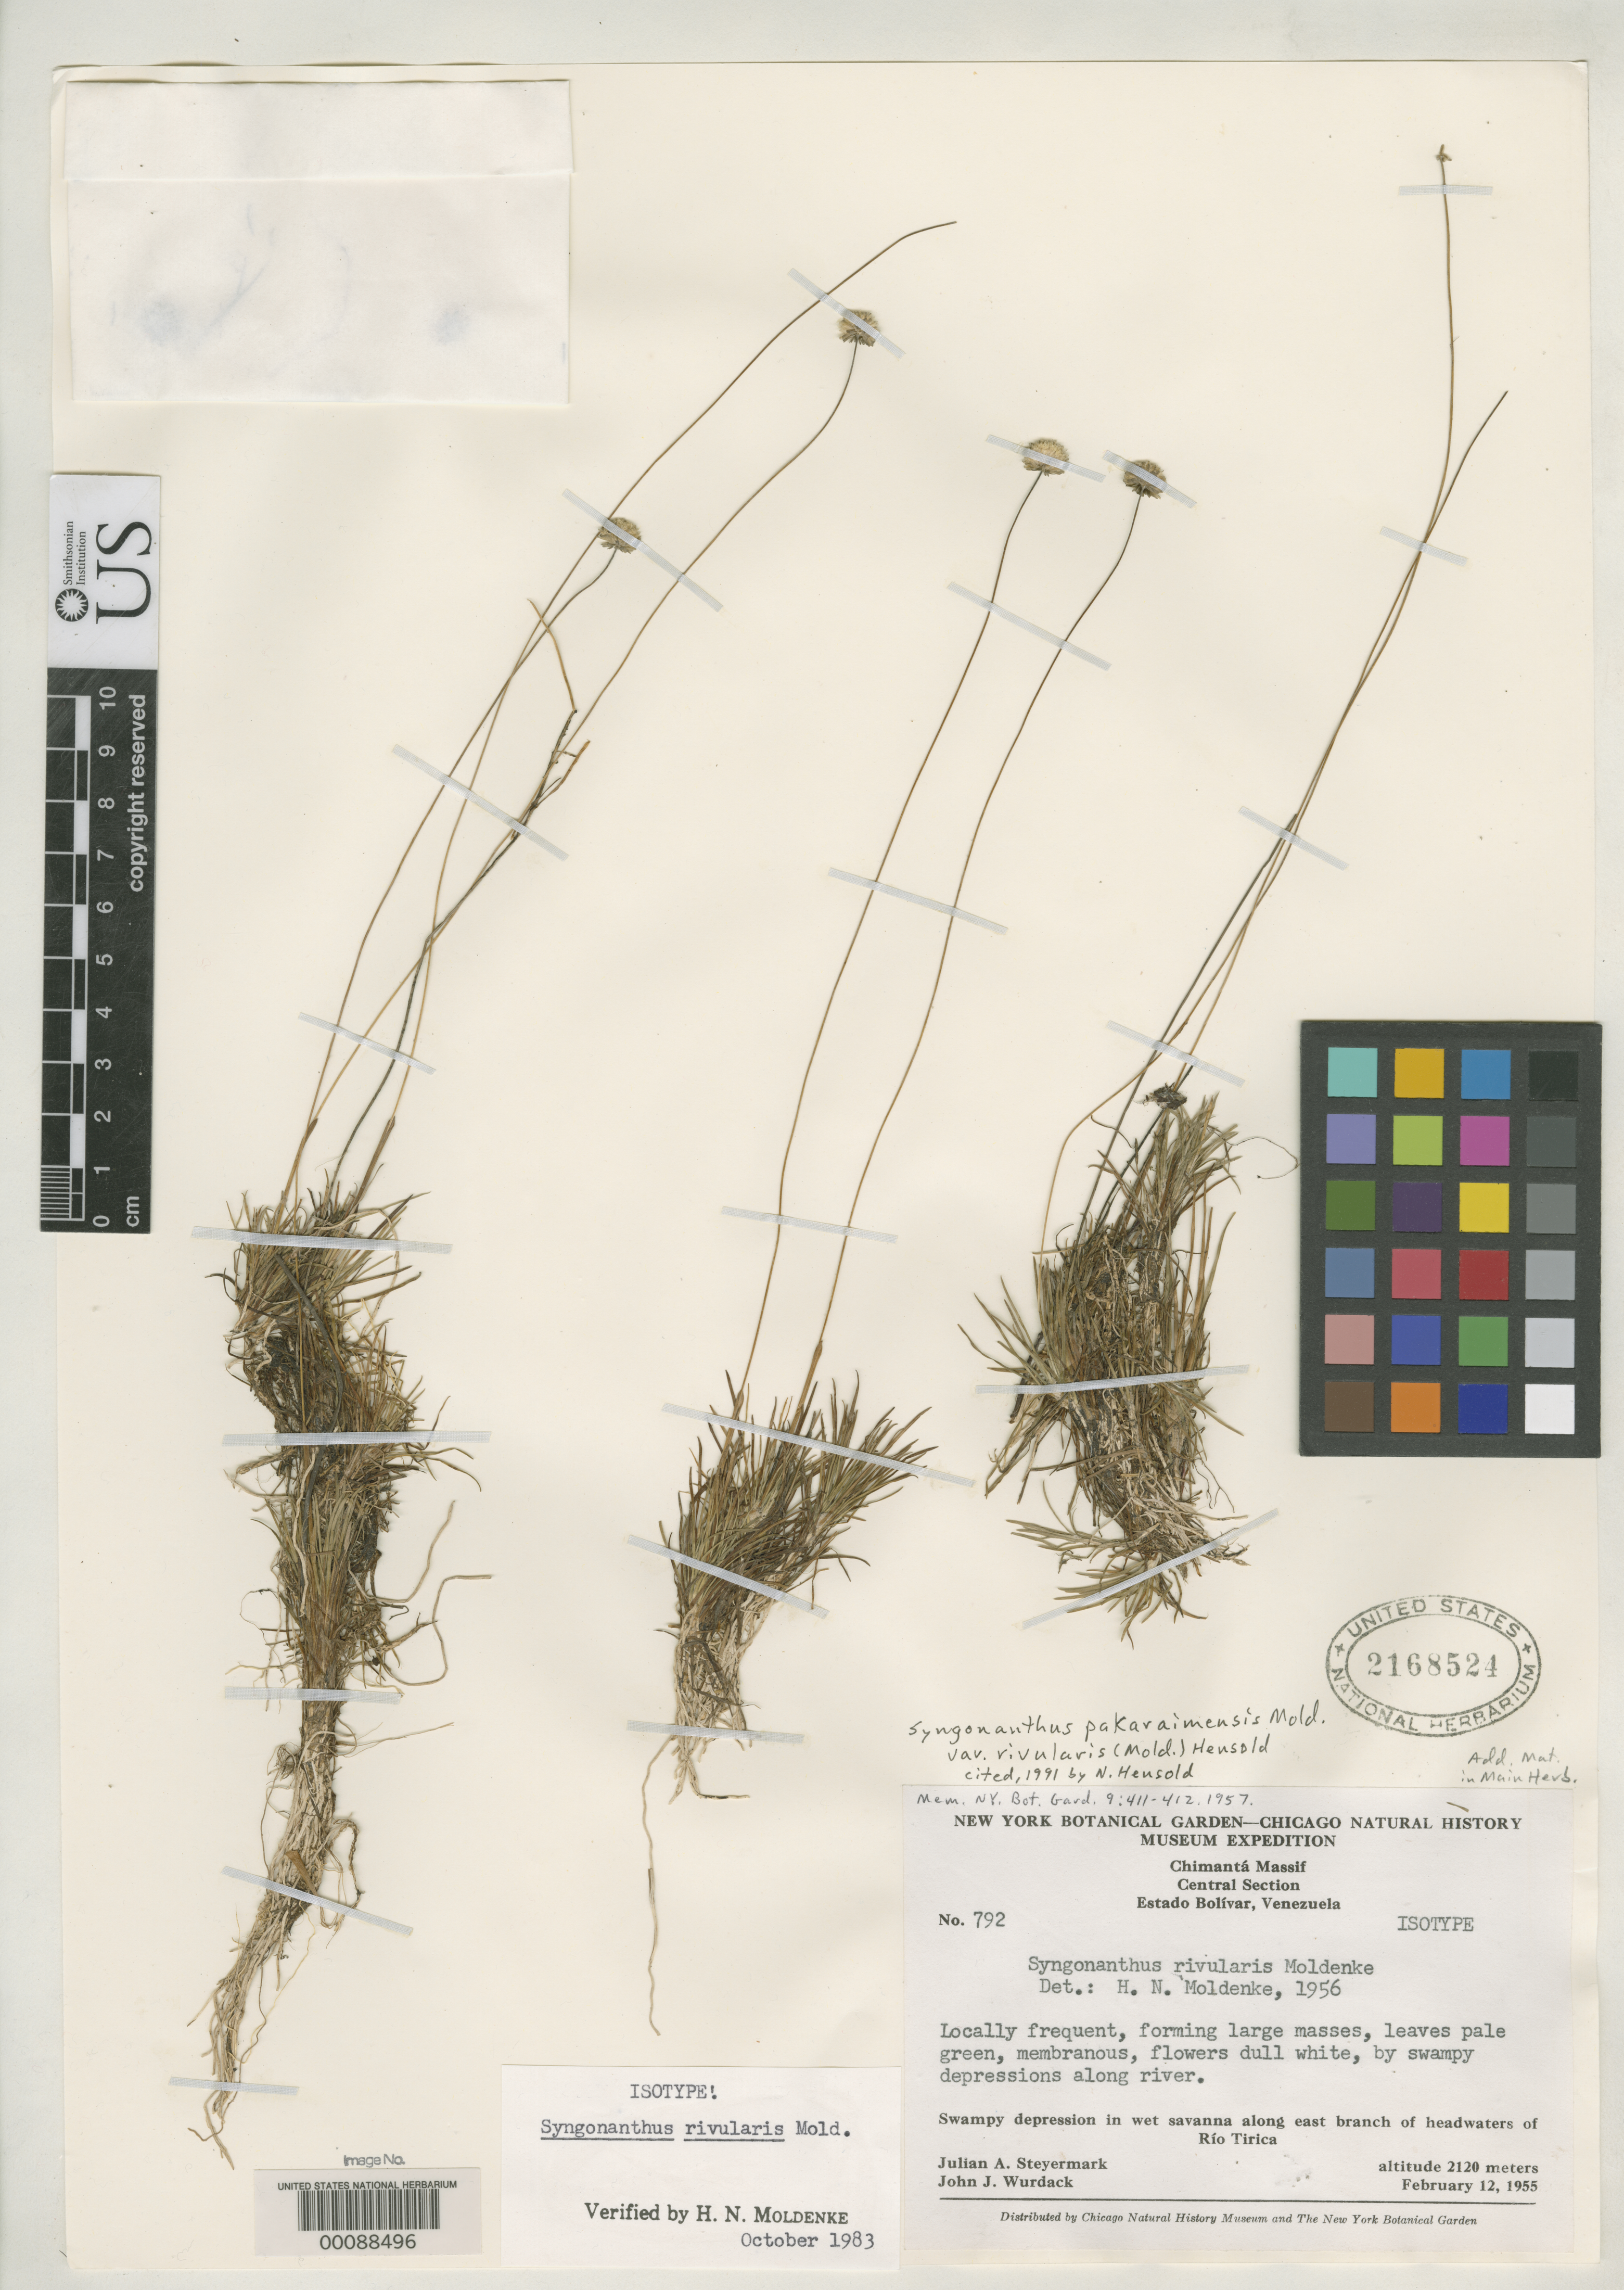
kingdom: Plantae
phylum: Tracheophyta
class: Liliopsida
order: Poales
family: Eriocaulaceae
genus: Syngonanthus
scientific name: Syngonanthus rivularis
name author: Moldenke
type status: Isotype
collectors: J. Steyermark & J. J. Wurdack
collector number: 792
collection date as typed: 12 Feb 1955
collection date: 1955-02-12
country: Venezuela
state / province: Bolivar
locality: East branch of headwaters of Rio Tirica.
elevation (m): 2120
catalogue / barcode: US 2168524